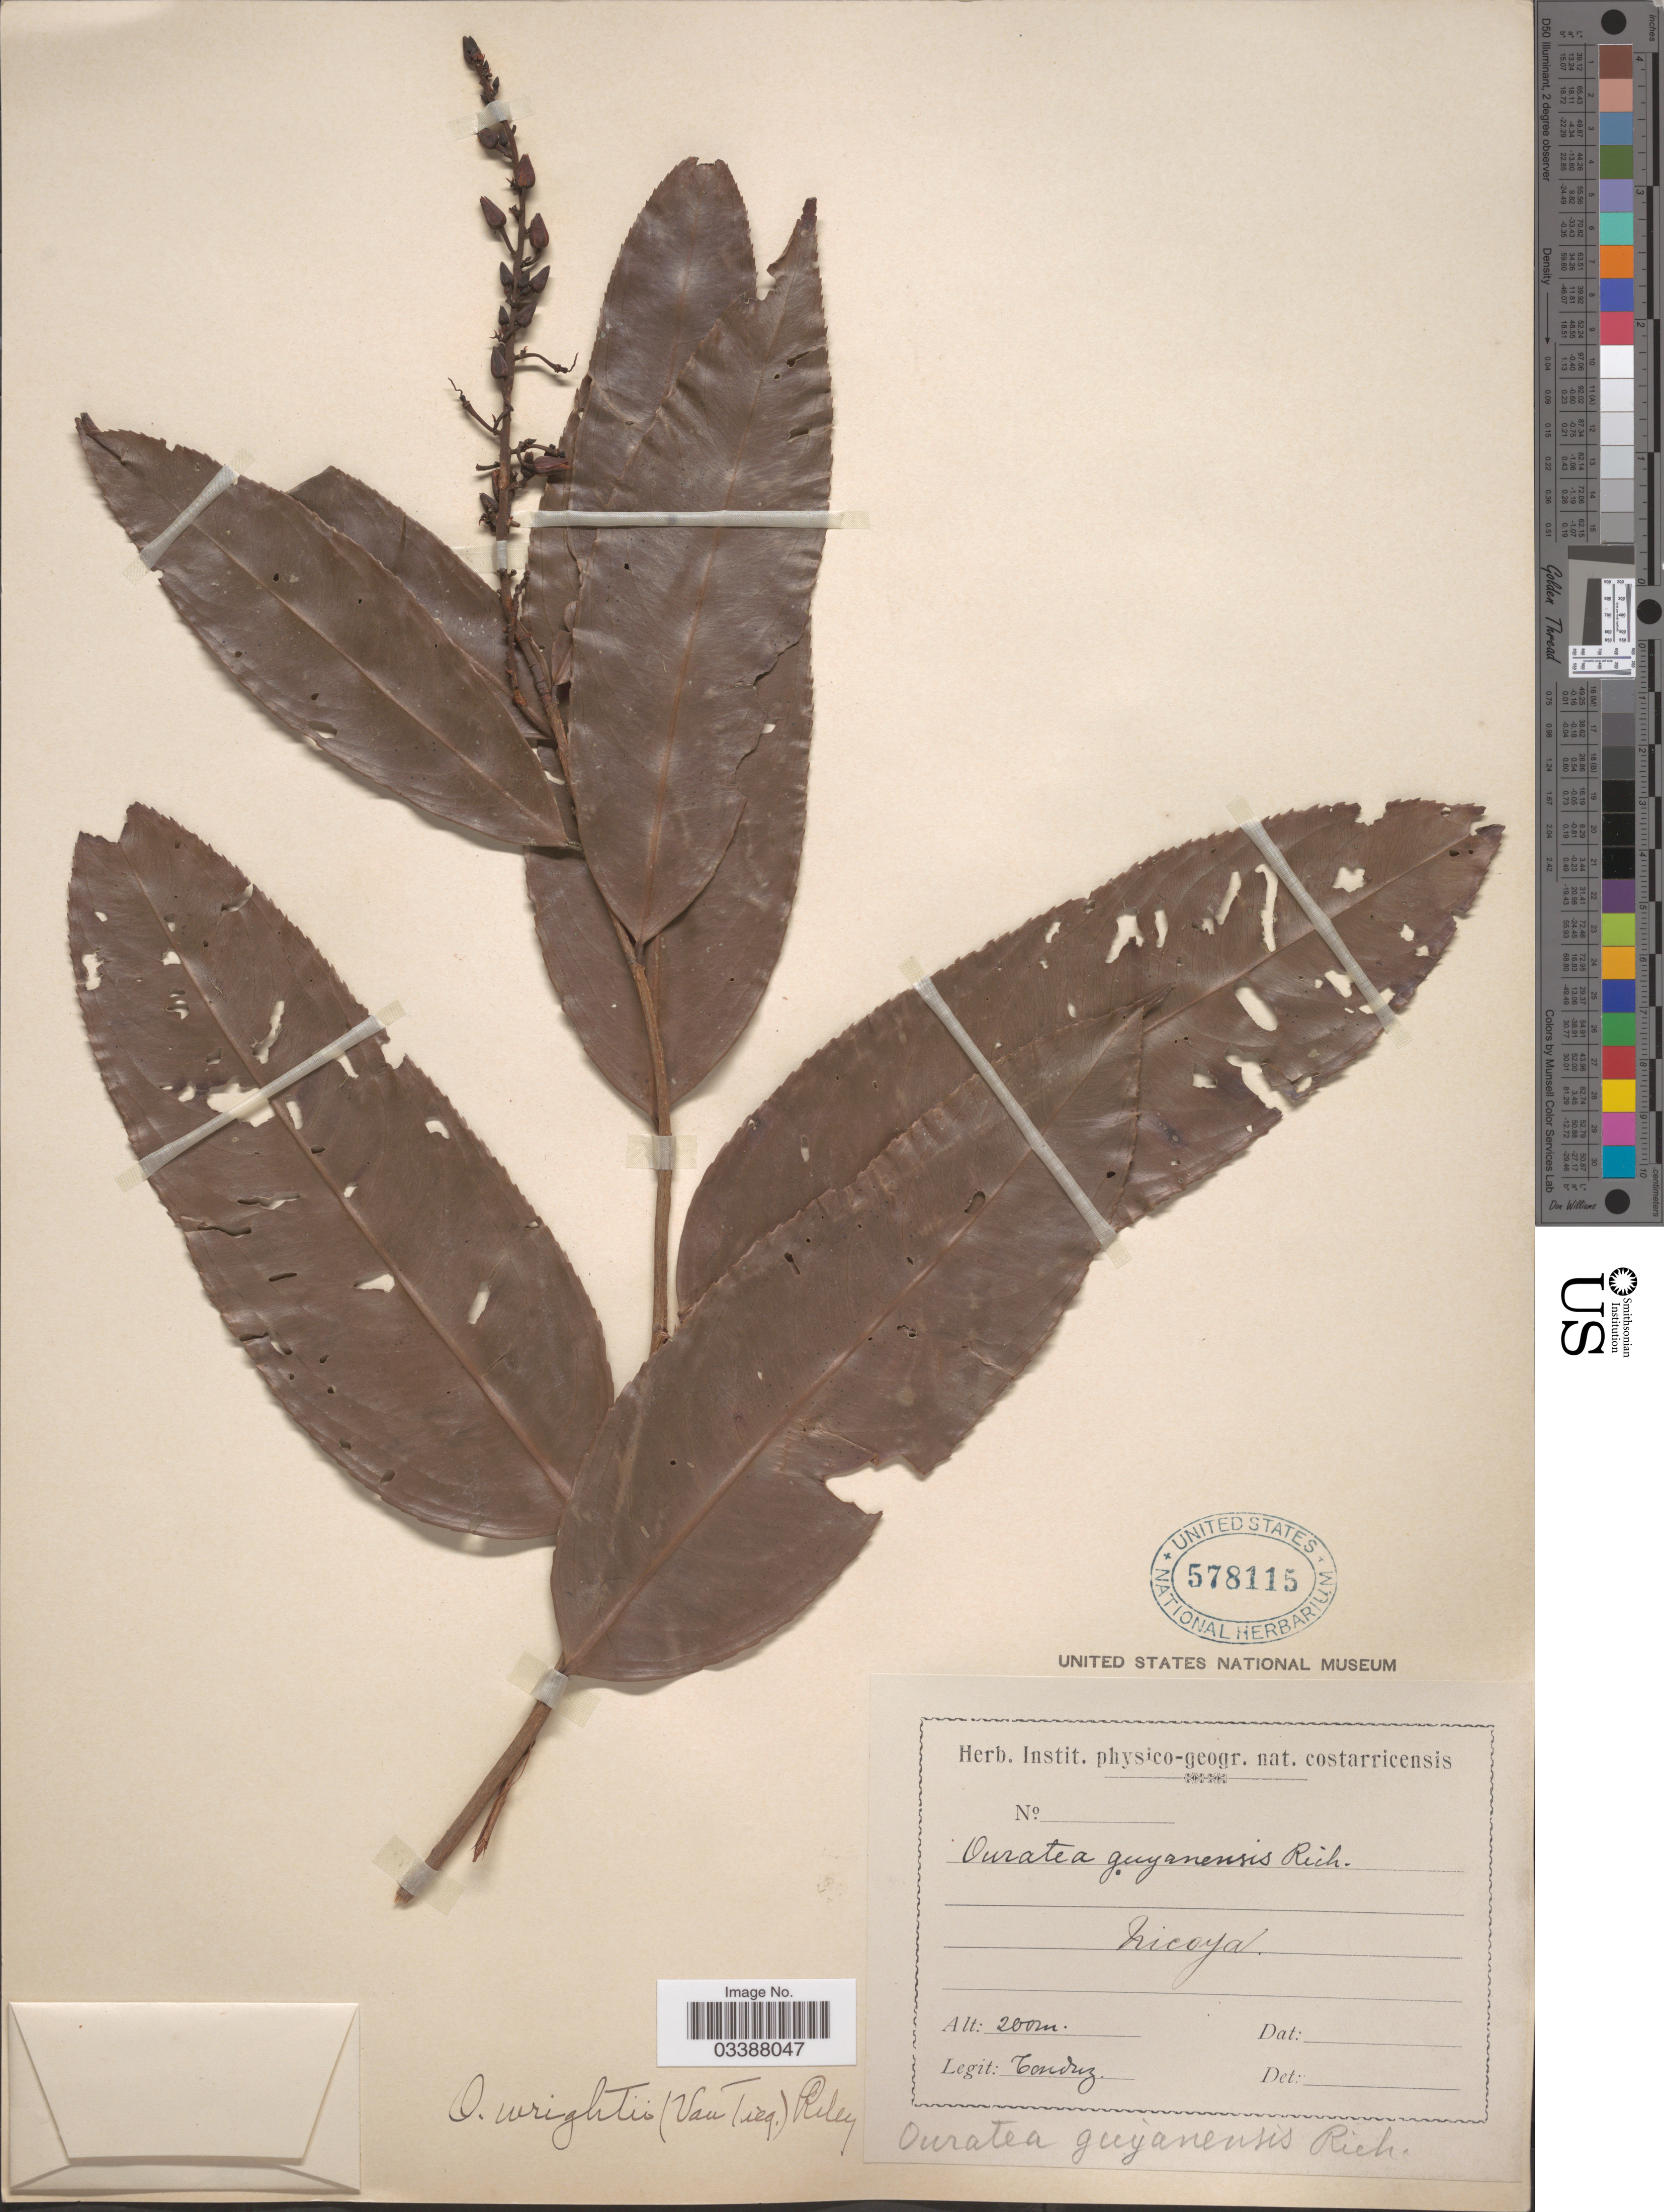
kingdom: Plantae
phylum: Tracheophyta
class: Magnoliopsida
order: Malpighiales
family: Ochnaceae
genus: Ouratea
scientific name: Ouratea lucens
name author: (Kunth) Engl.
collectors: Tonduz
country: Costa Rica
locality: Nicoya.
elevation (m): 200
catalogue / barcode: US 578115